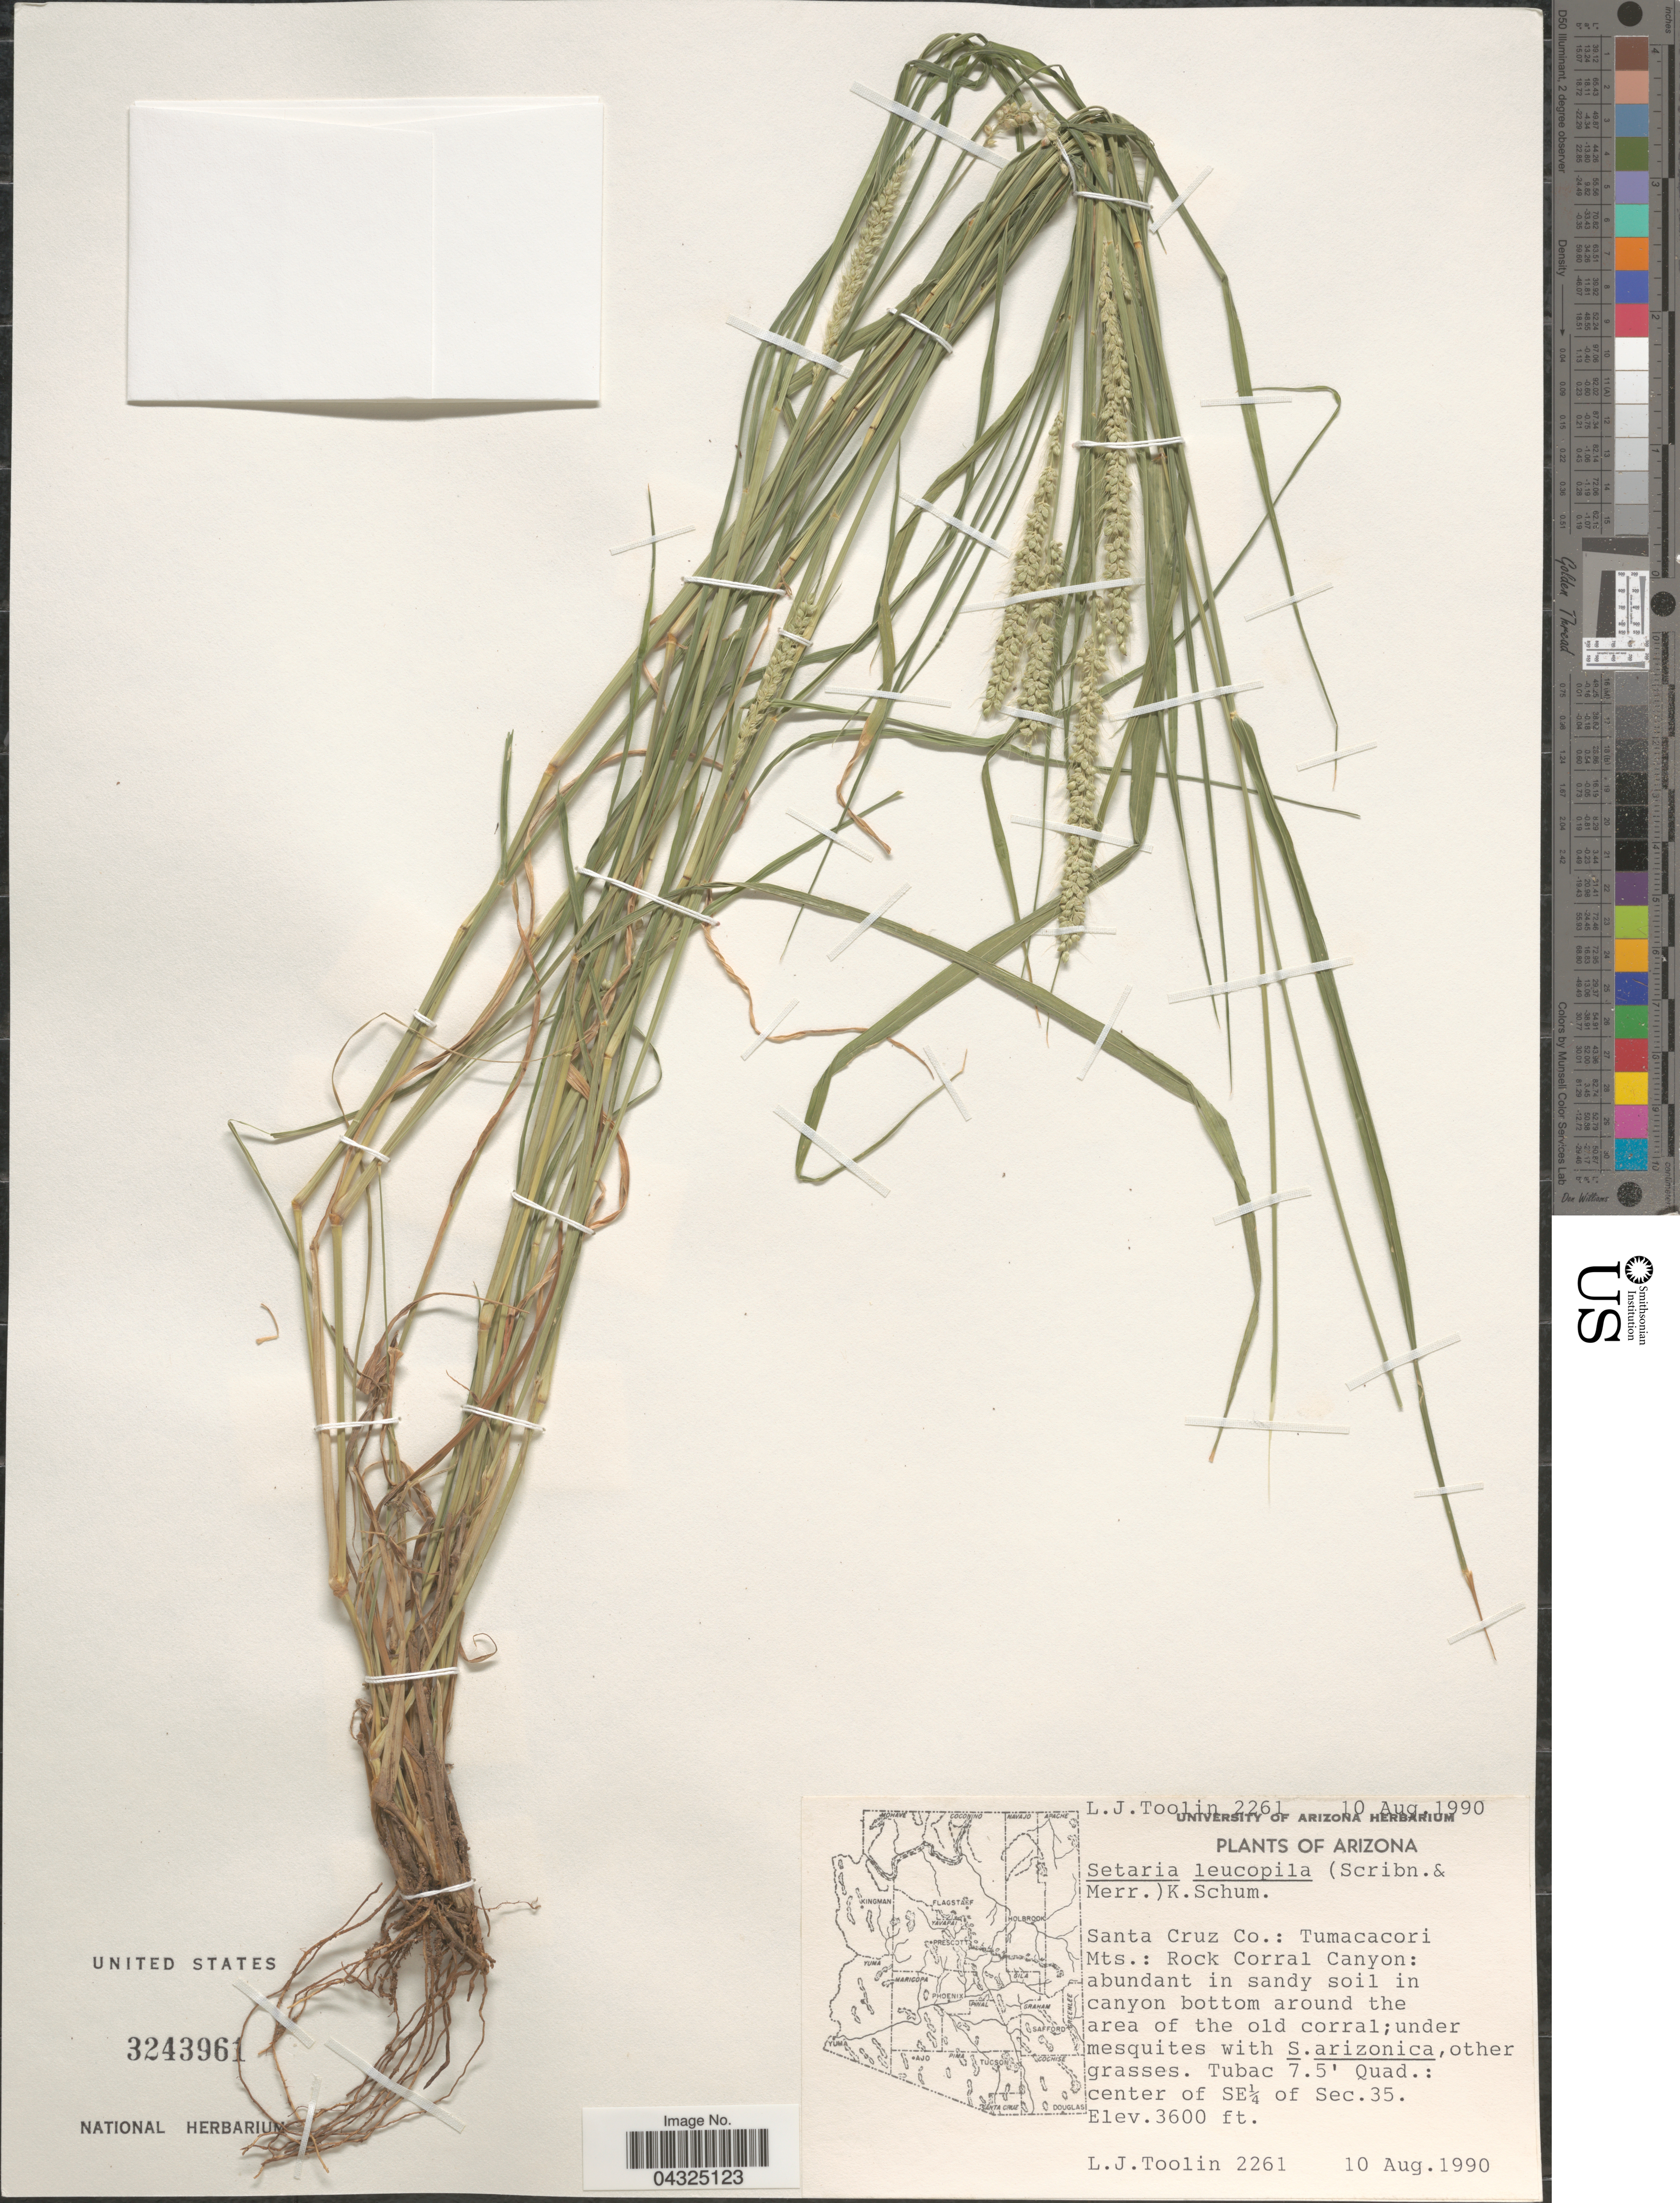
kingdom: Plantae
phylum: Tracheophyta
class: Liliopsida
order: Poales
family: Poaceae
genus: Setaria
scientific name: Setaria leucopila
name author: (Scribn. & Merr.) K. Schum.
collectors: L. J. Toolin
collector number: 2261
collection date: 1990-08-10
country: United States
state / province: Arizona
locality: Santa Cruz Co.: Tumacacori Mts.: Rock Corral Canyon: abundant in sandy soil in canyon bottom around the area of the old corral. Tubac 7.5' Quad.: center of SE¼ of Sec. 35.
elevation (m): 1097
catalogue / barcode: US 3243961